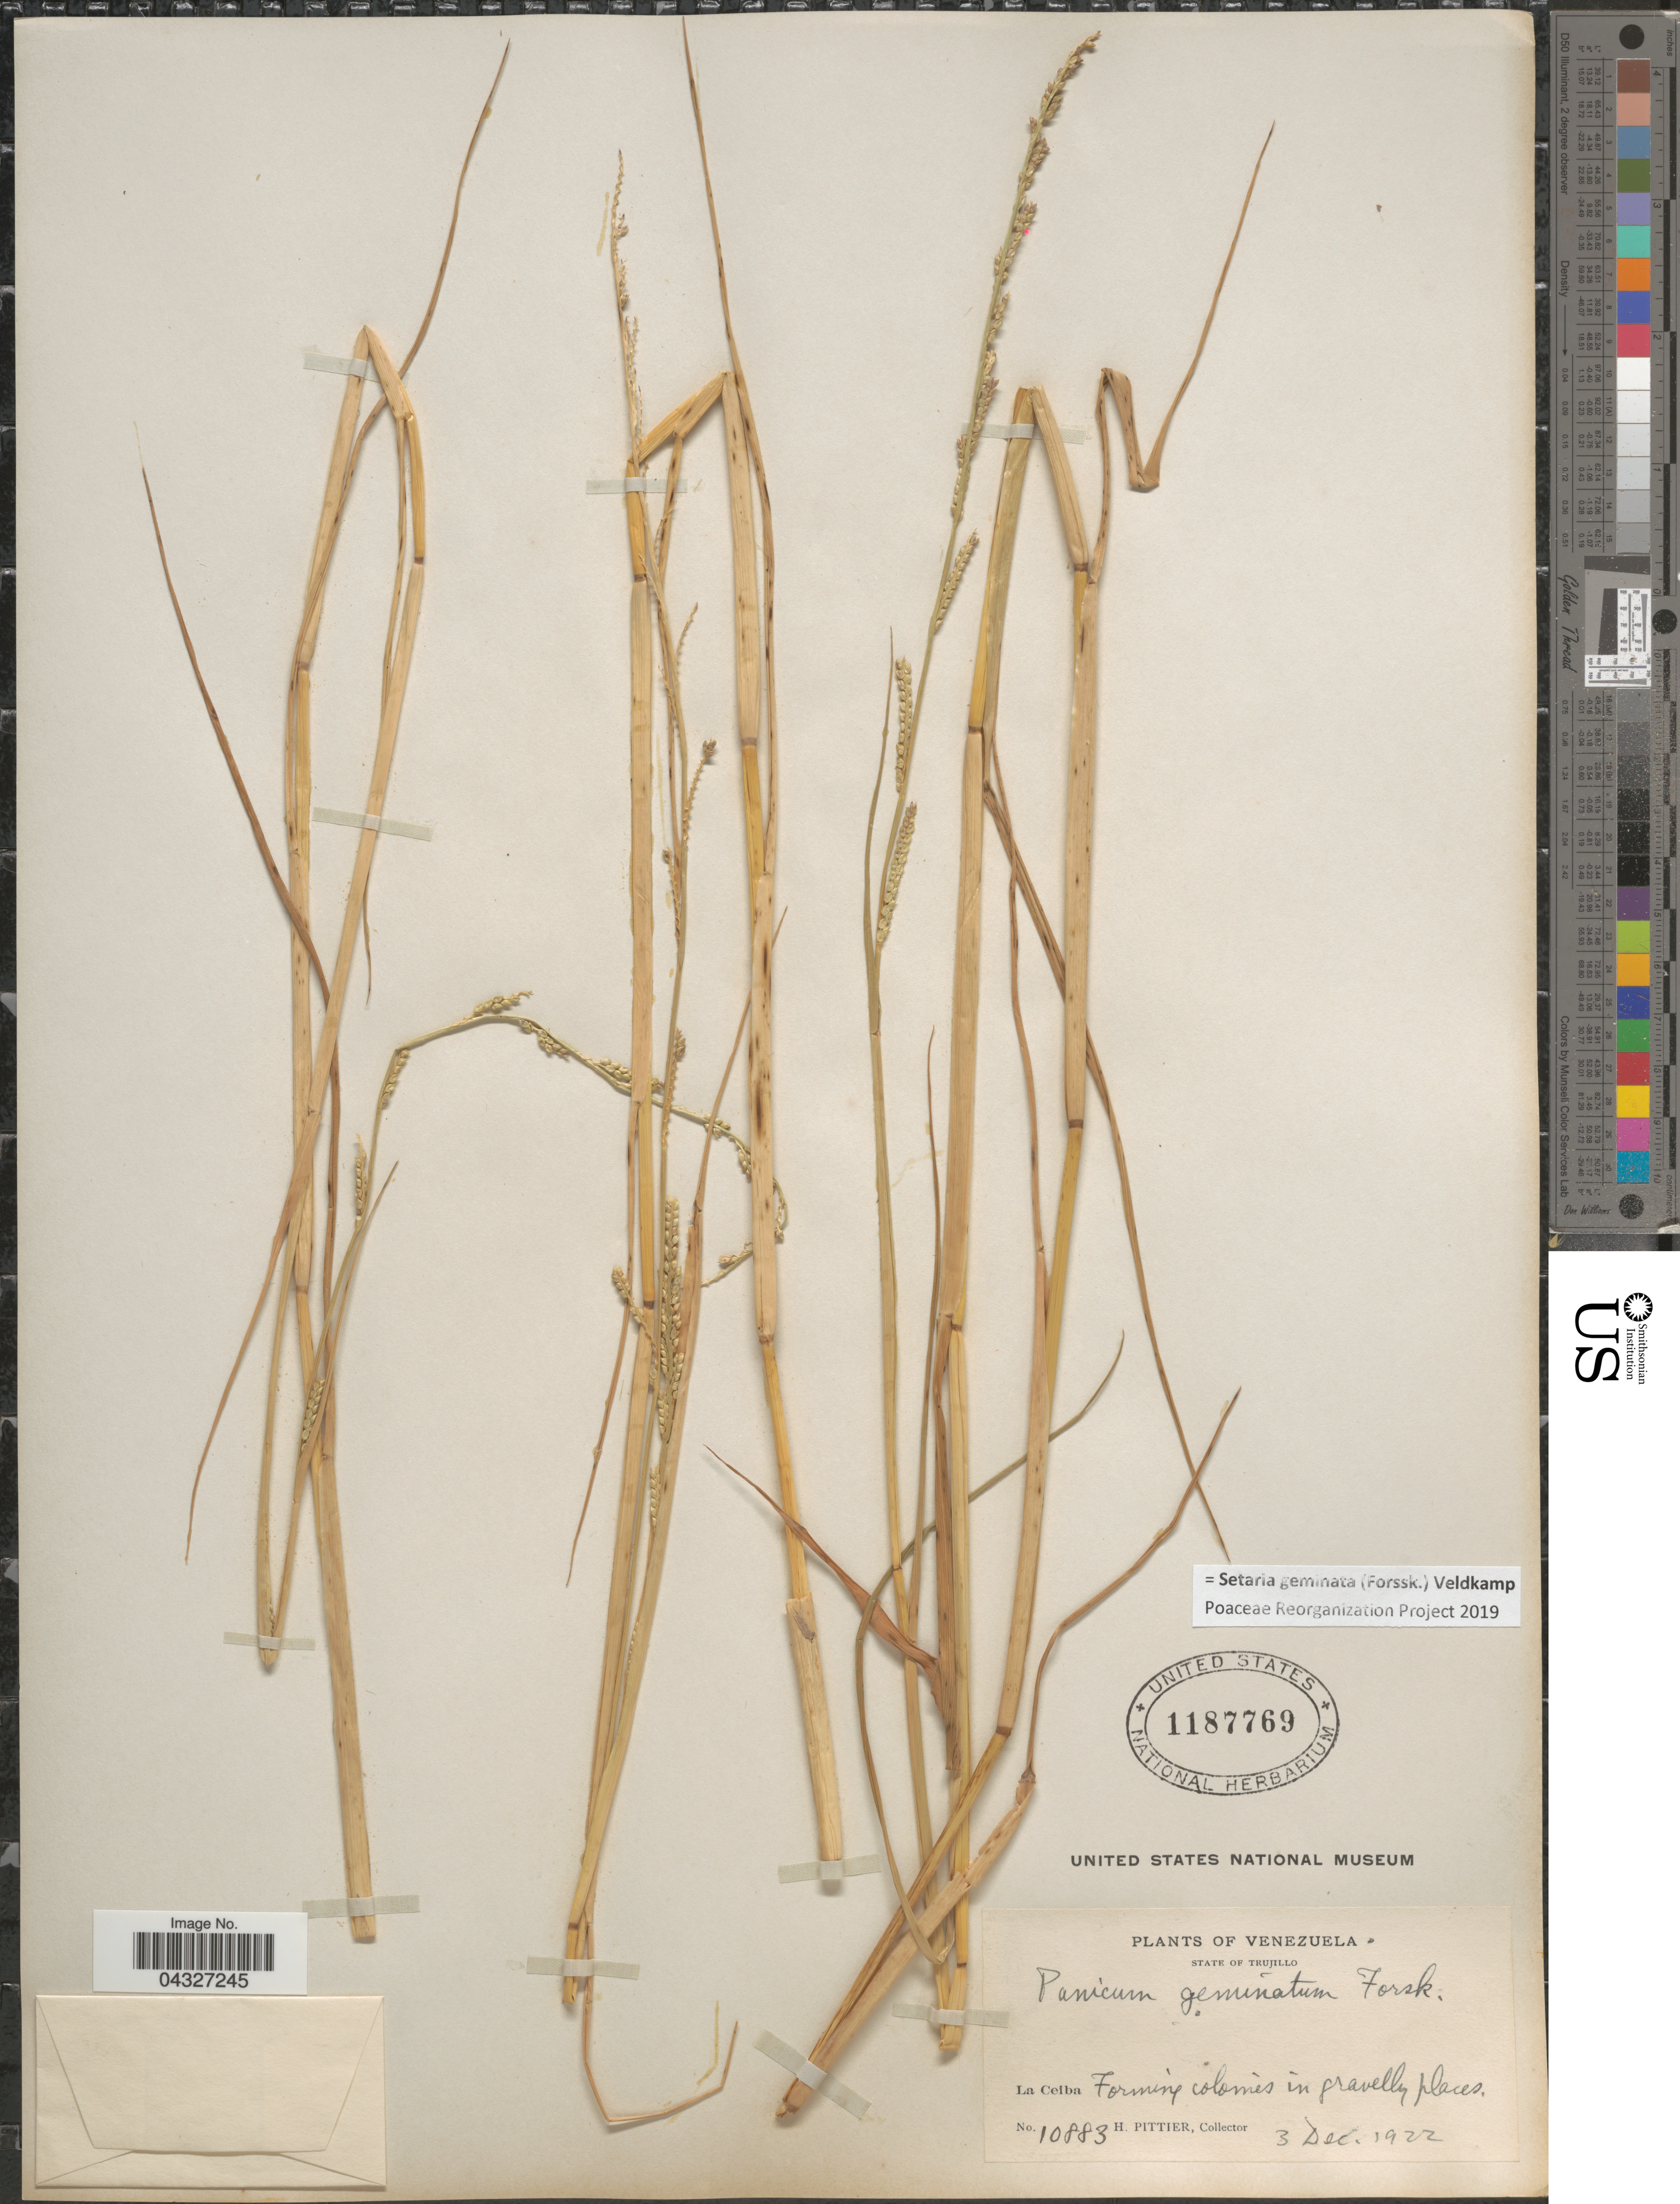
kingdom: Plantae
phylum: Tracheophyta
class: Liliopsida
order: Poales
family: Poaceae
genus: Setaria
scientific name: Setaria geminata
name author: (Forssk.) Veldkamp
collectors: H. F. Pittier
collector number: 10883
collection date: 1922-12-03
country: Venezuela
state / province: Trujillo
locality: State of Trujillo. La Ceiba.Forming colonies in gravelly places.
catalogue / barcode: US 1187769